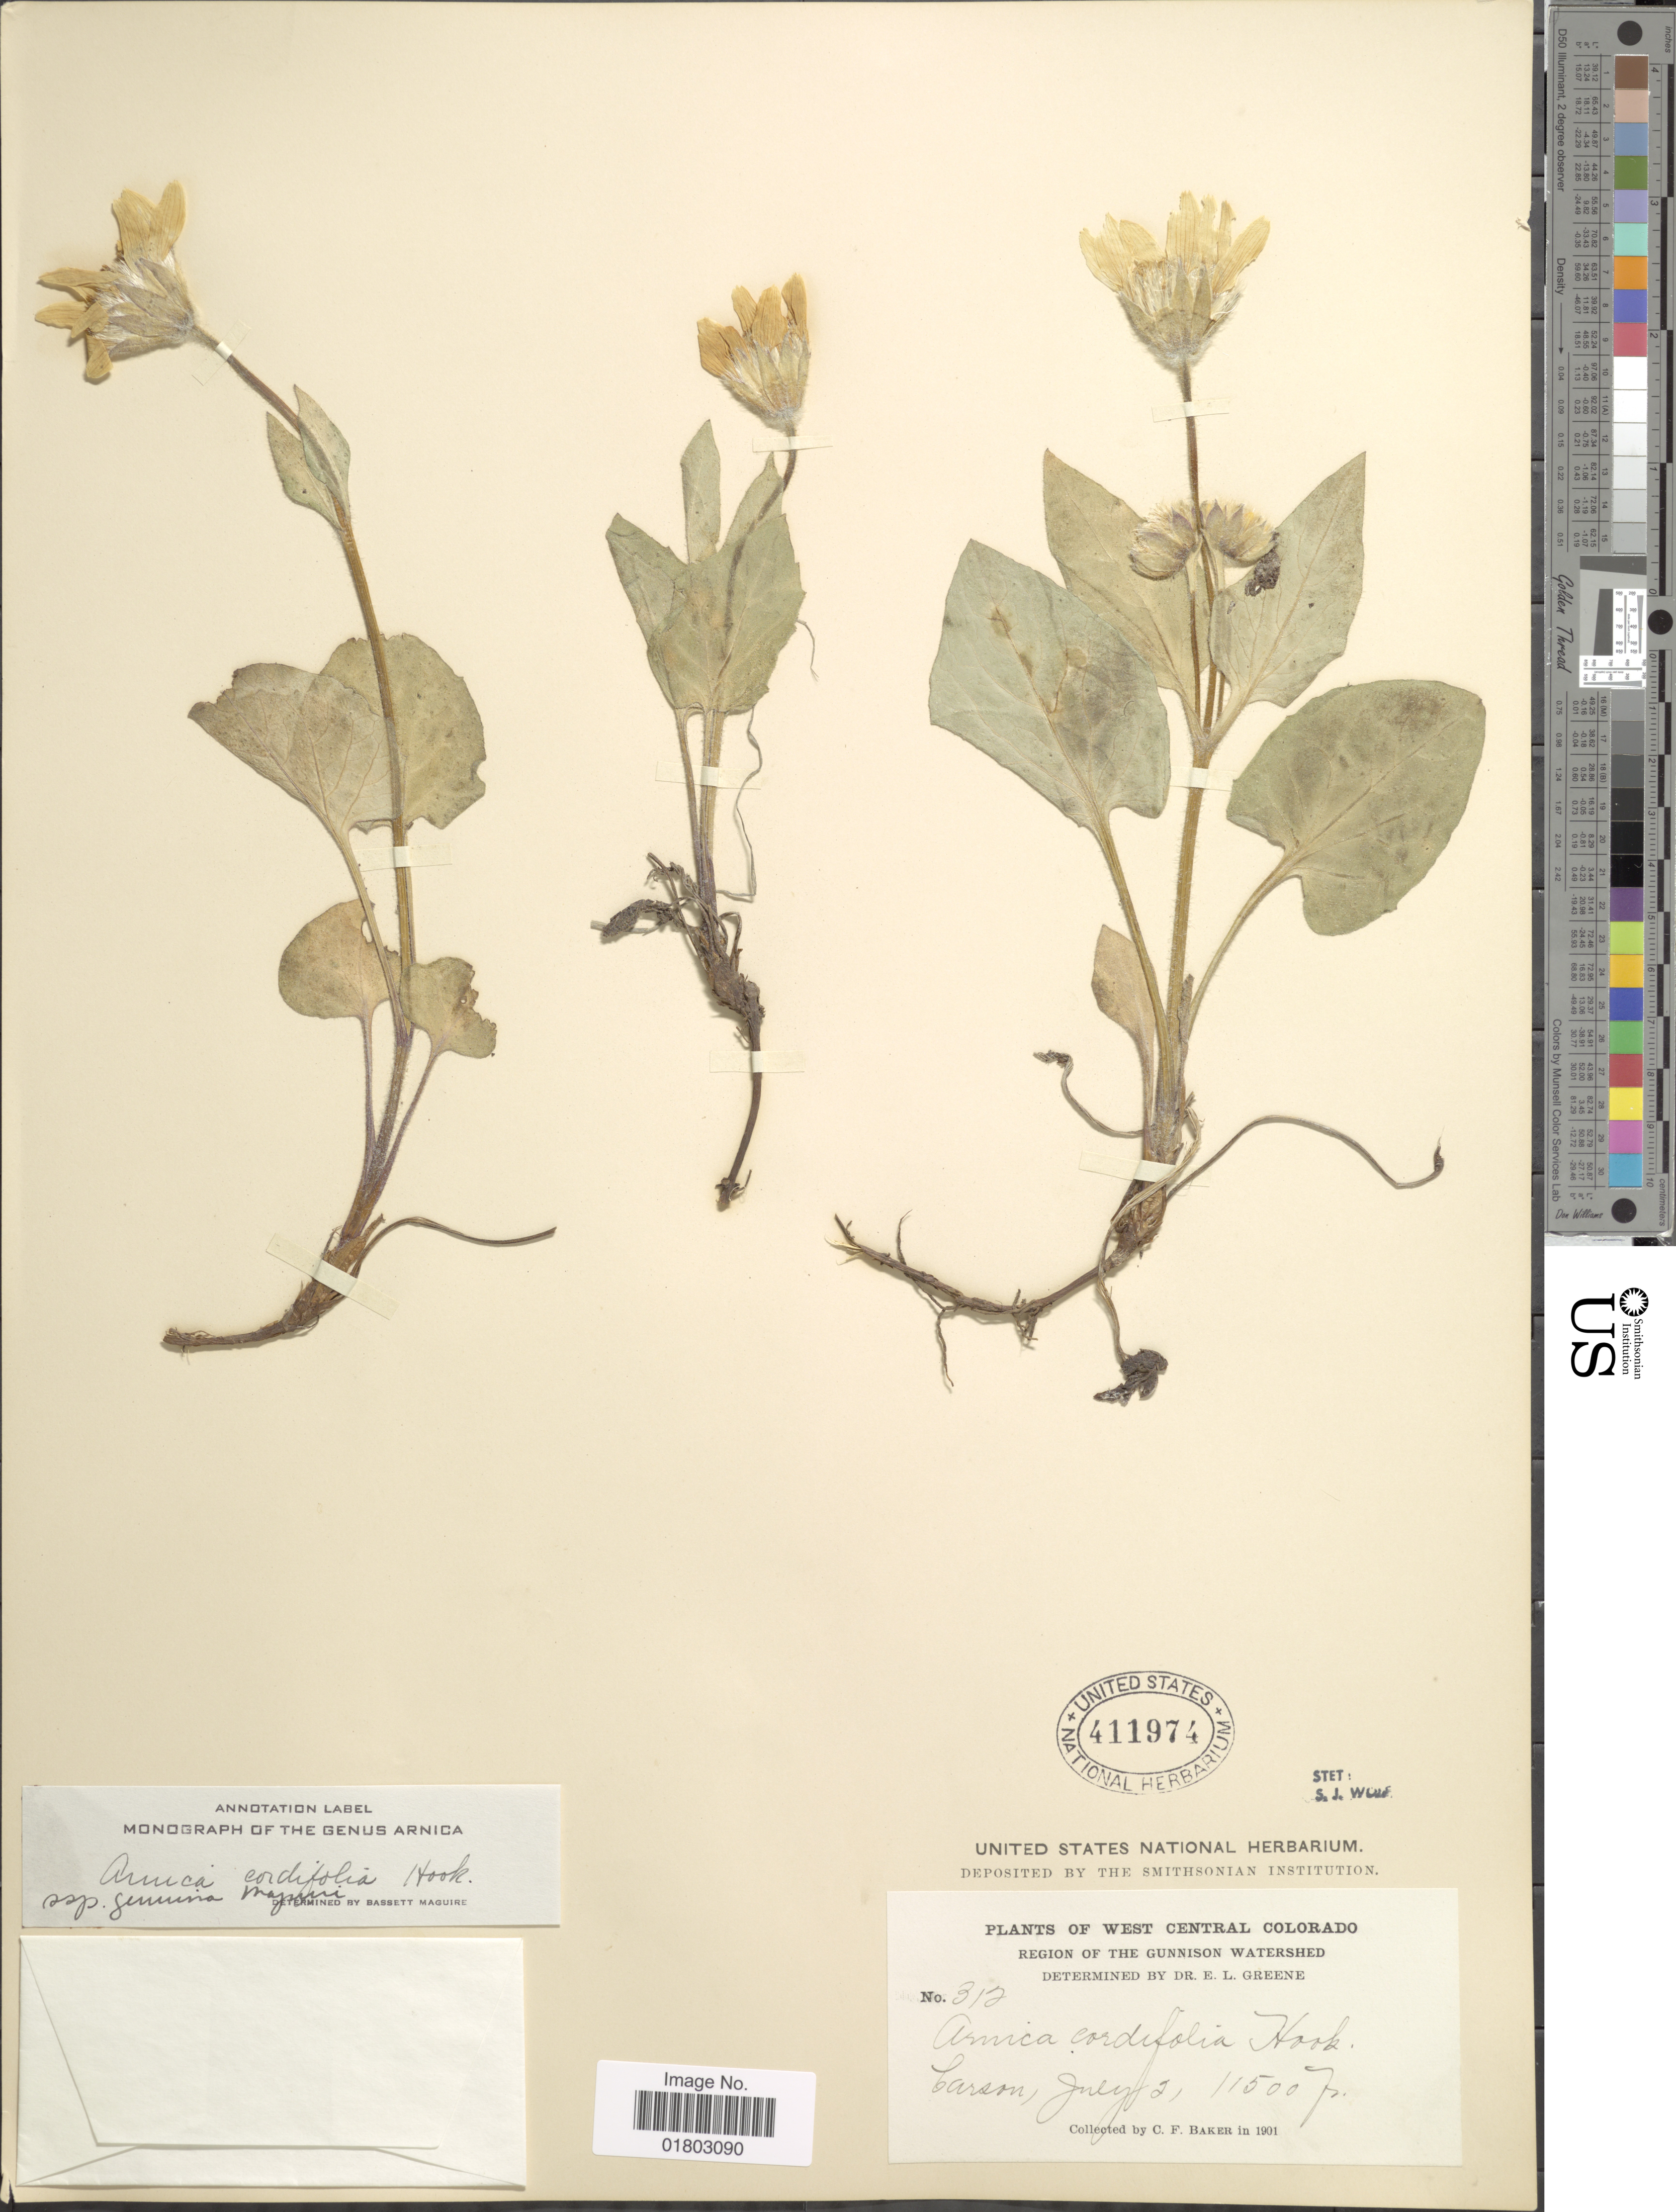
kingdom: Plantae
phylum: Tracheophyta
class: Magnoliopsida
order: Asterales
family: Asteraceae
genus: Arnica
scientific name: Arnica cordifolia subsp. genuina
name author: Maguire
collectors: C. F. Baker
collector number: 312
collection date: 1901-07-02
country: United States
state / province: Colorado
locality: West Central Colorado, Region of the Gunnison Watershed, Carson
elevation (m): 3505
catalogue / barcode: US 411974